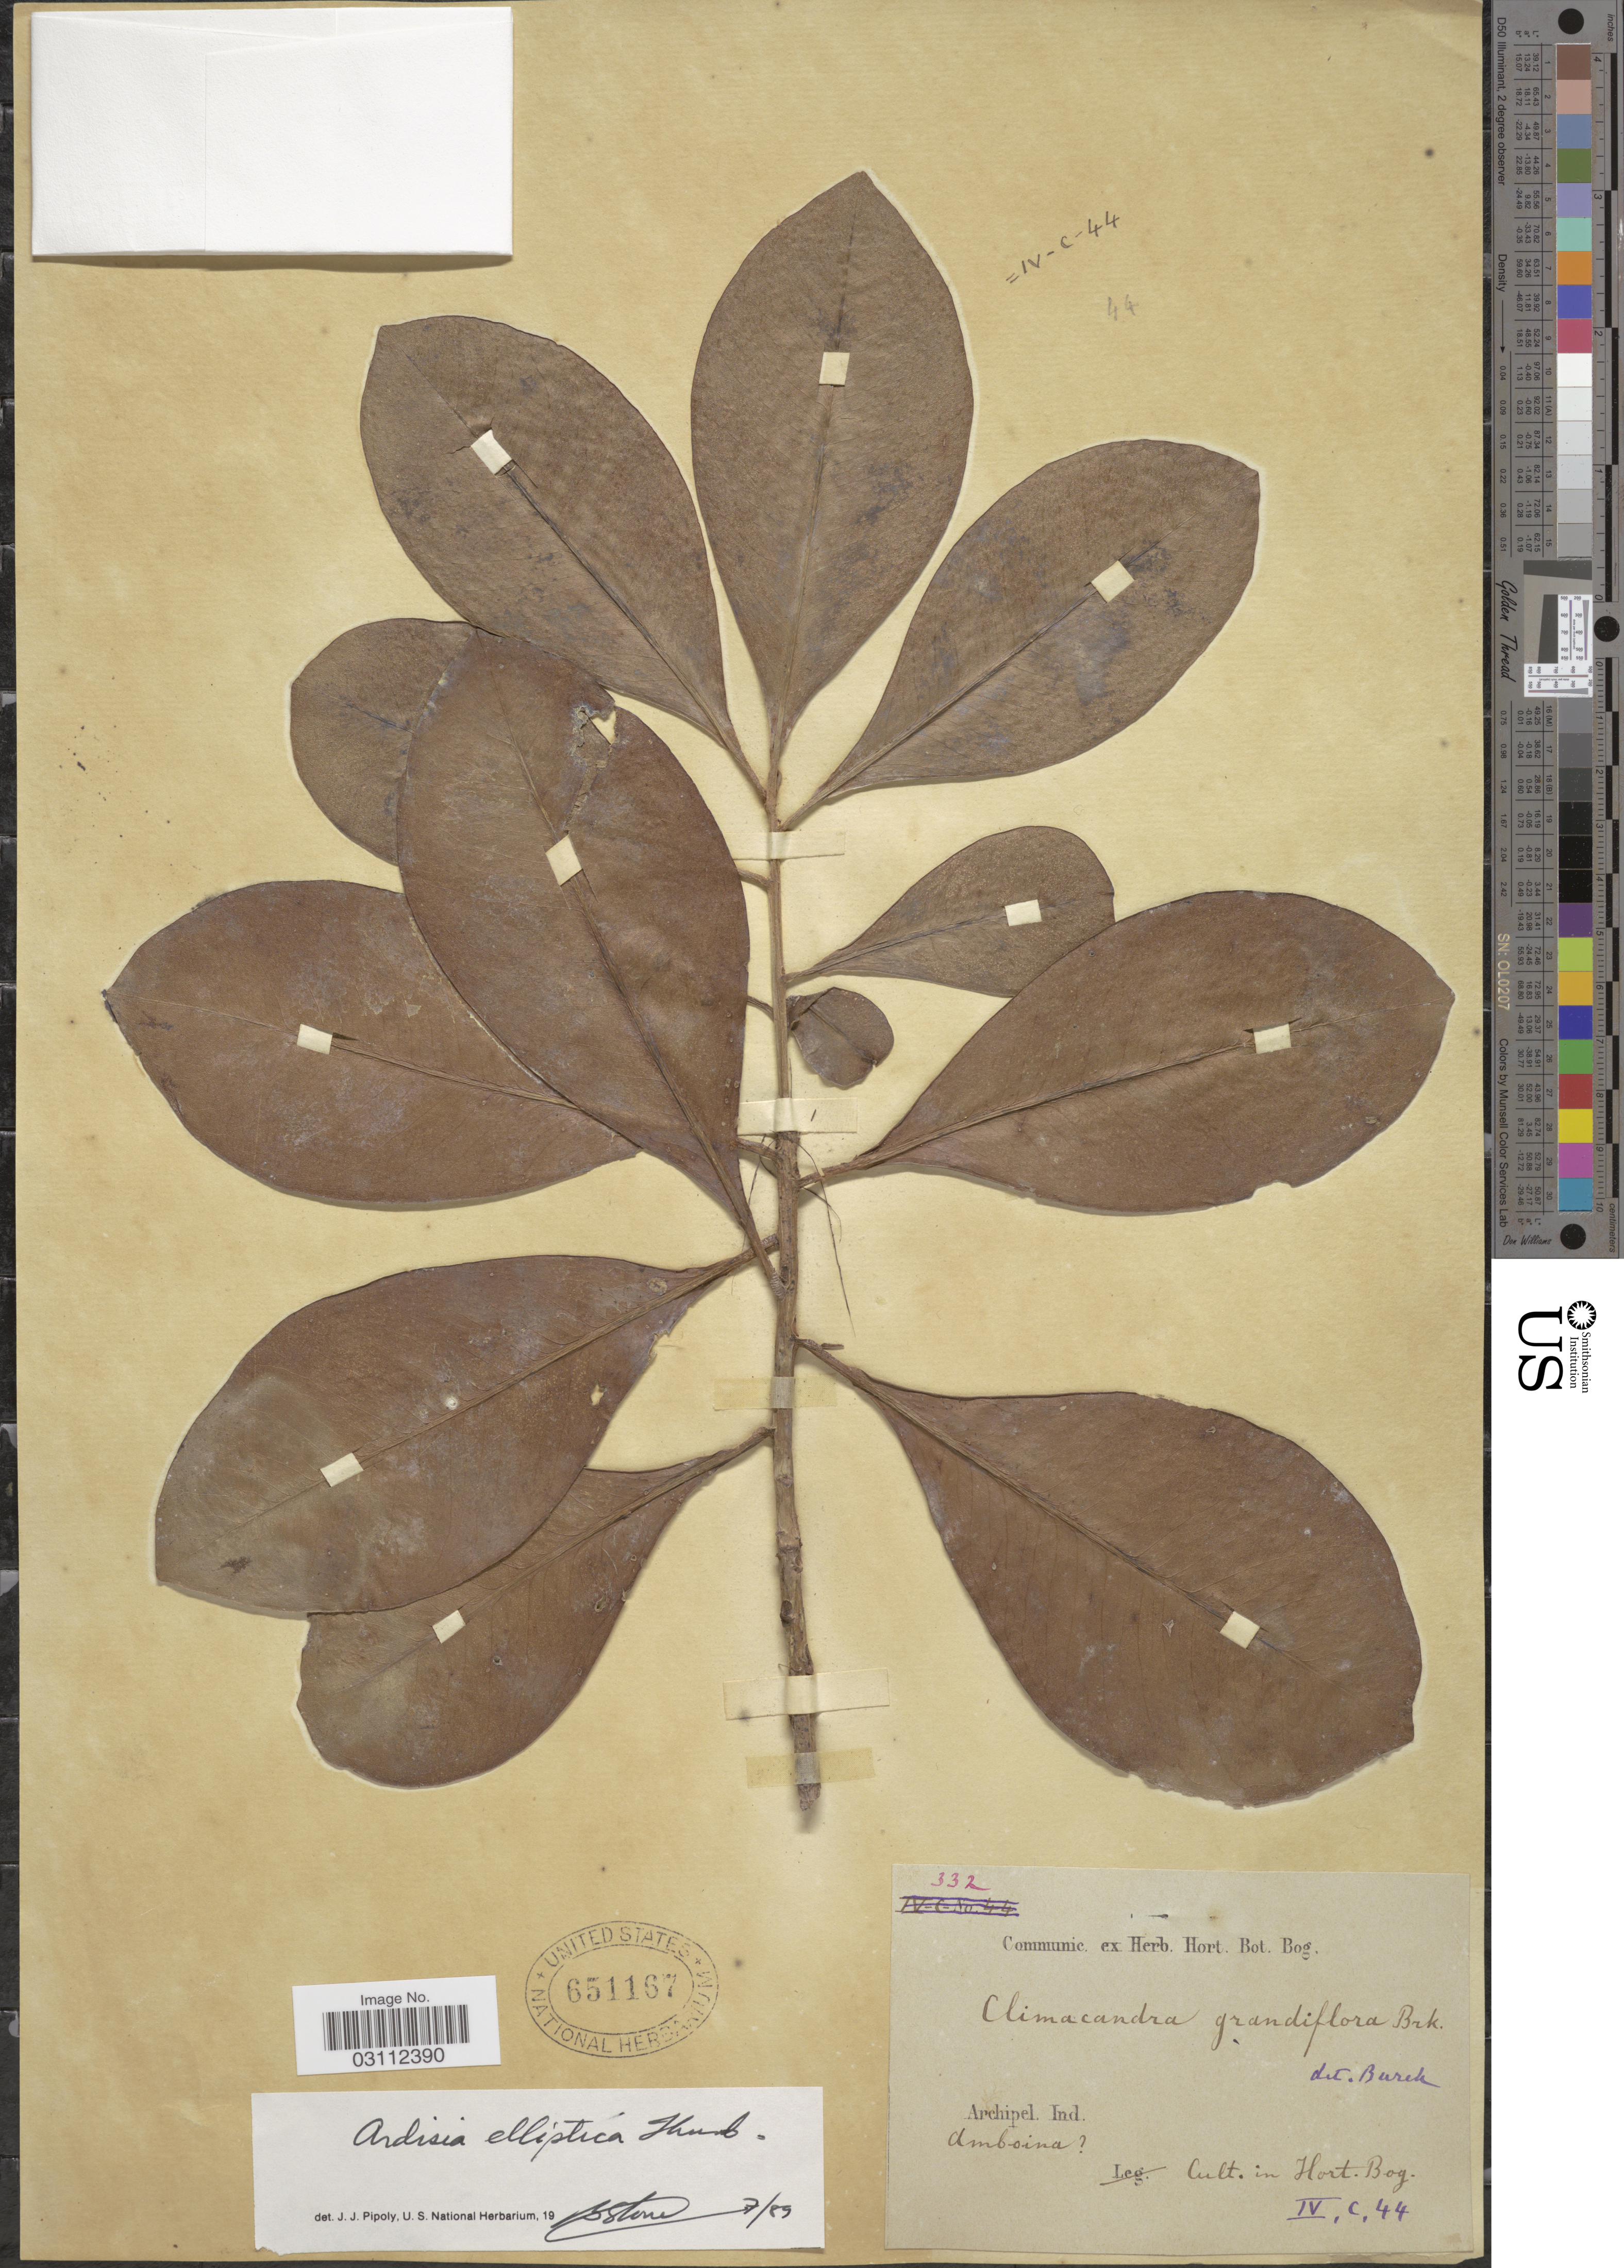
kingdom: Plantae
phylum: Tracheophyta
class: Magnoliopsida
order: Ericales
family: Primulaceae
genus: Ardisia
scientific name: Ardisia elliptica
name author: Thunb.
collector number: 332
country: Indonesia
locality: Archipel. Ind. Amboina. Cult. in Hort. Bog. IV, C, 44.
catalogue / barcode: US 651167